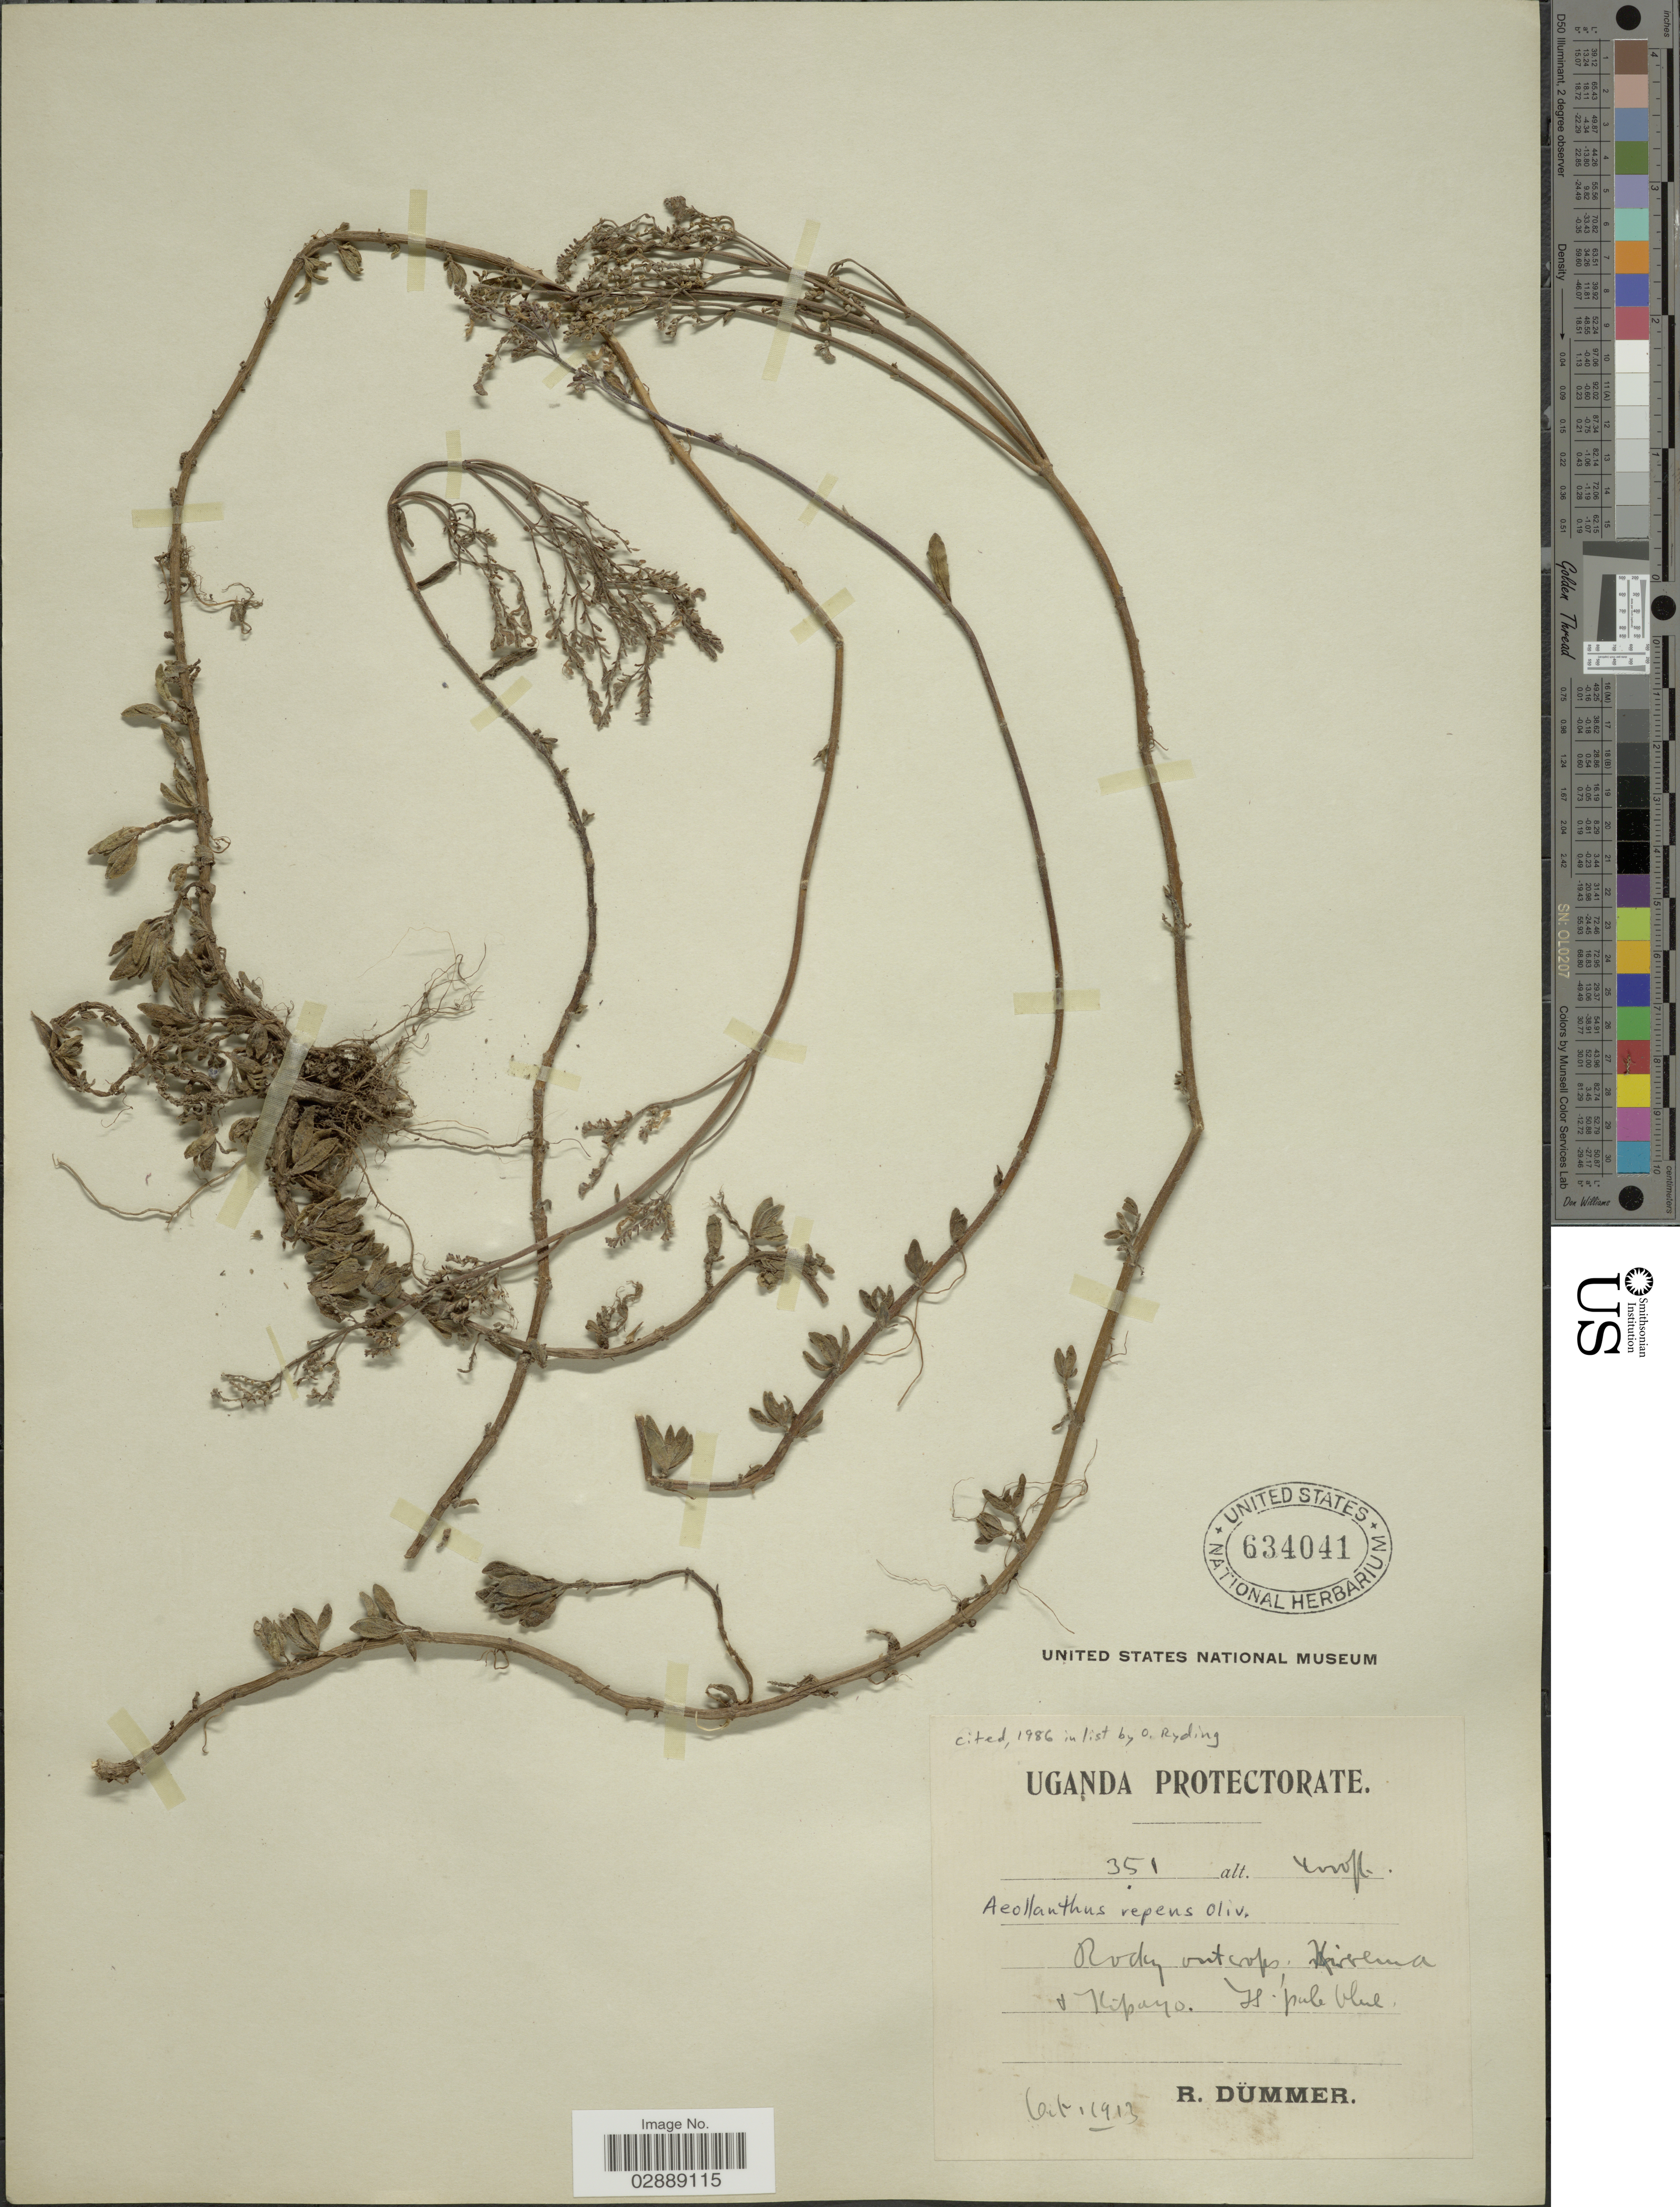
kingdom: Plantae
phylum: Tracheophyta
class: Magnoliopsida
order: Lamiales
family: Lamiaceae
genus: Aeollanthus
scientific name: Aeollanthus repens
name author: Oliv.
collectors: R. A. Dümmer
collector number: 351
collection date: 1913-10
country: Uganda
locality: Uganda Protectorate. Kirerema & Kipayo.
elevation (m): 1219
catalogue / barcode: US 634041